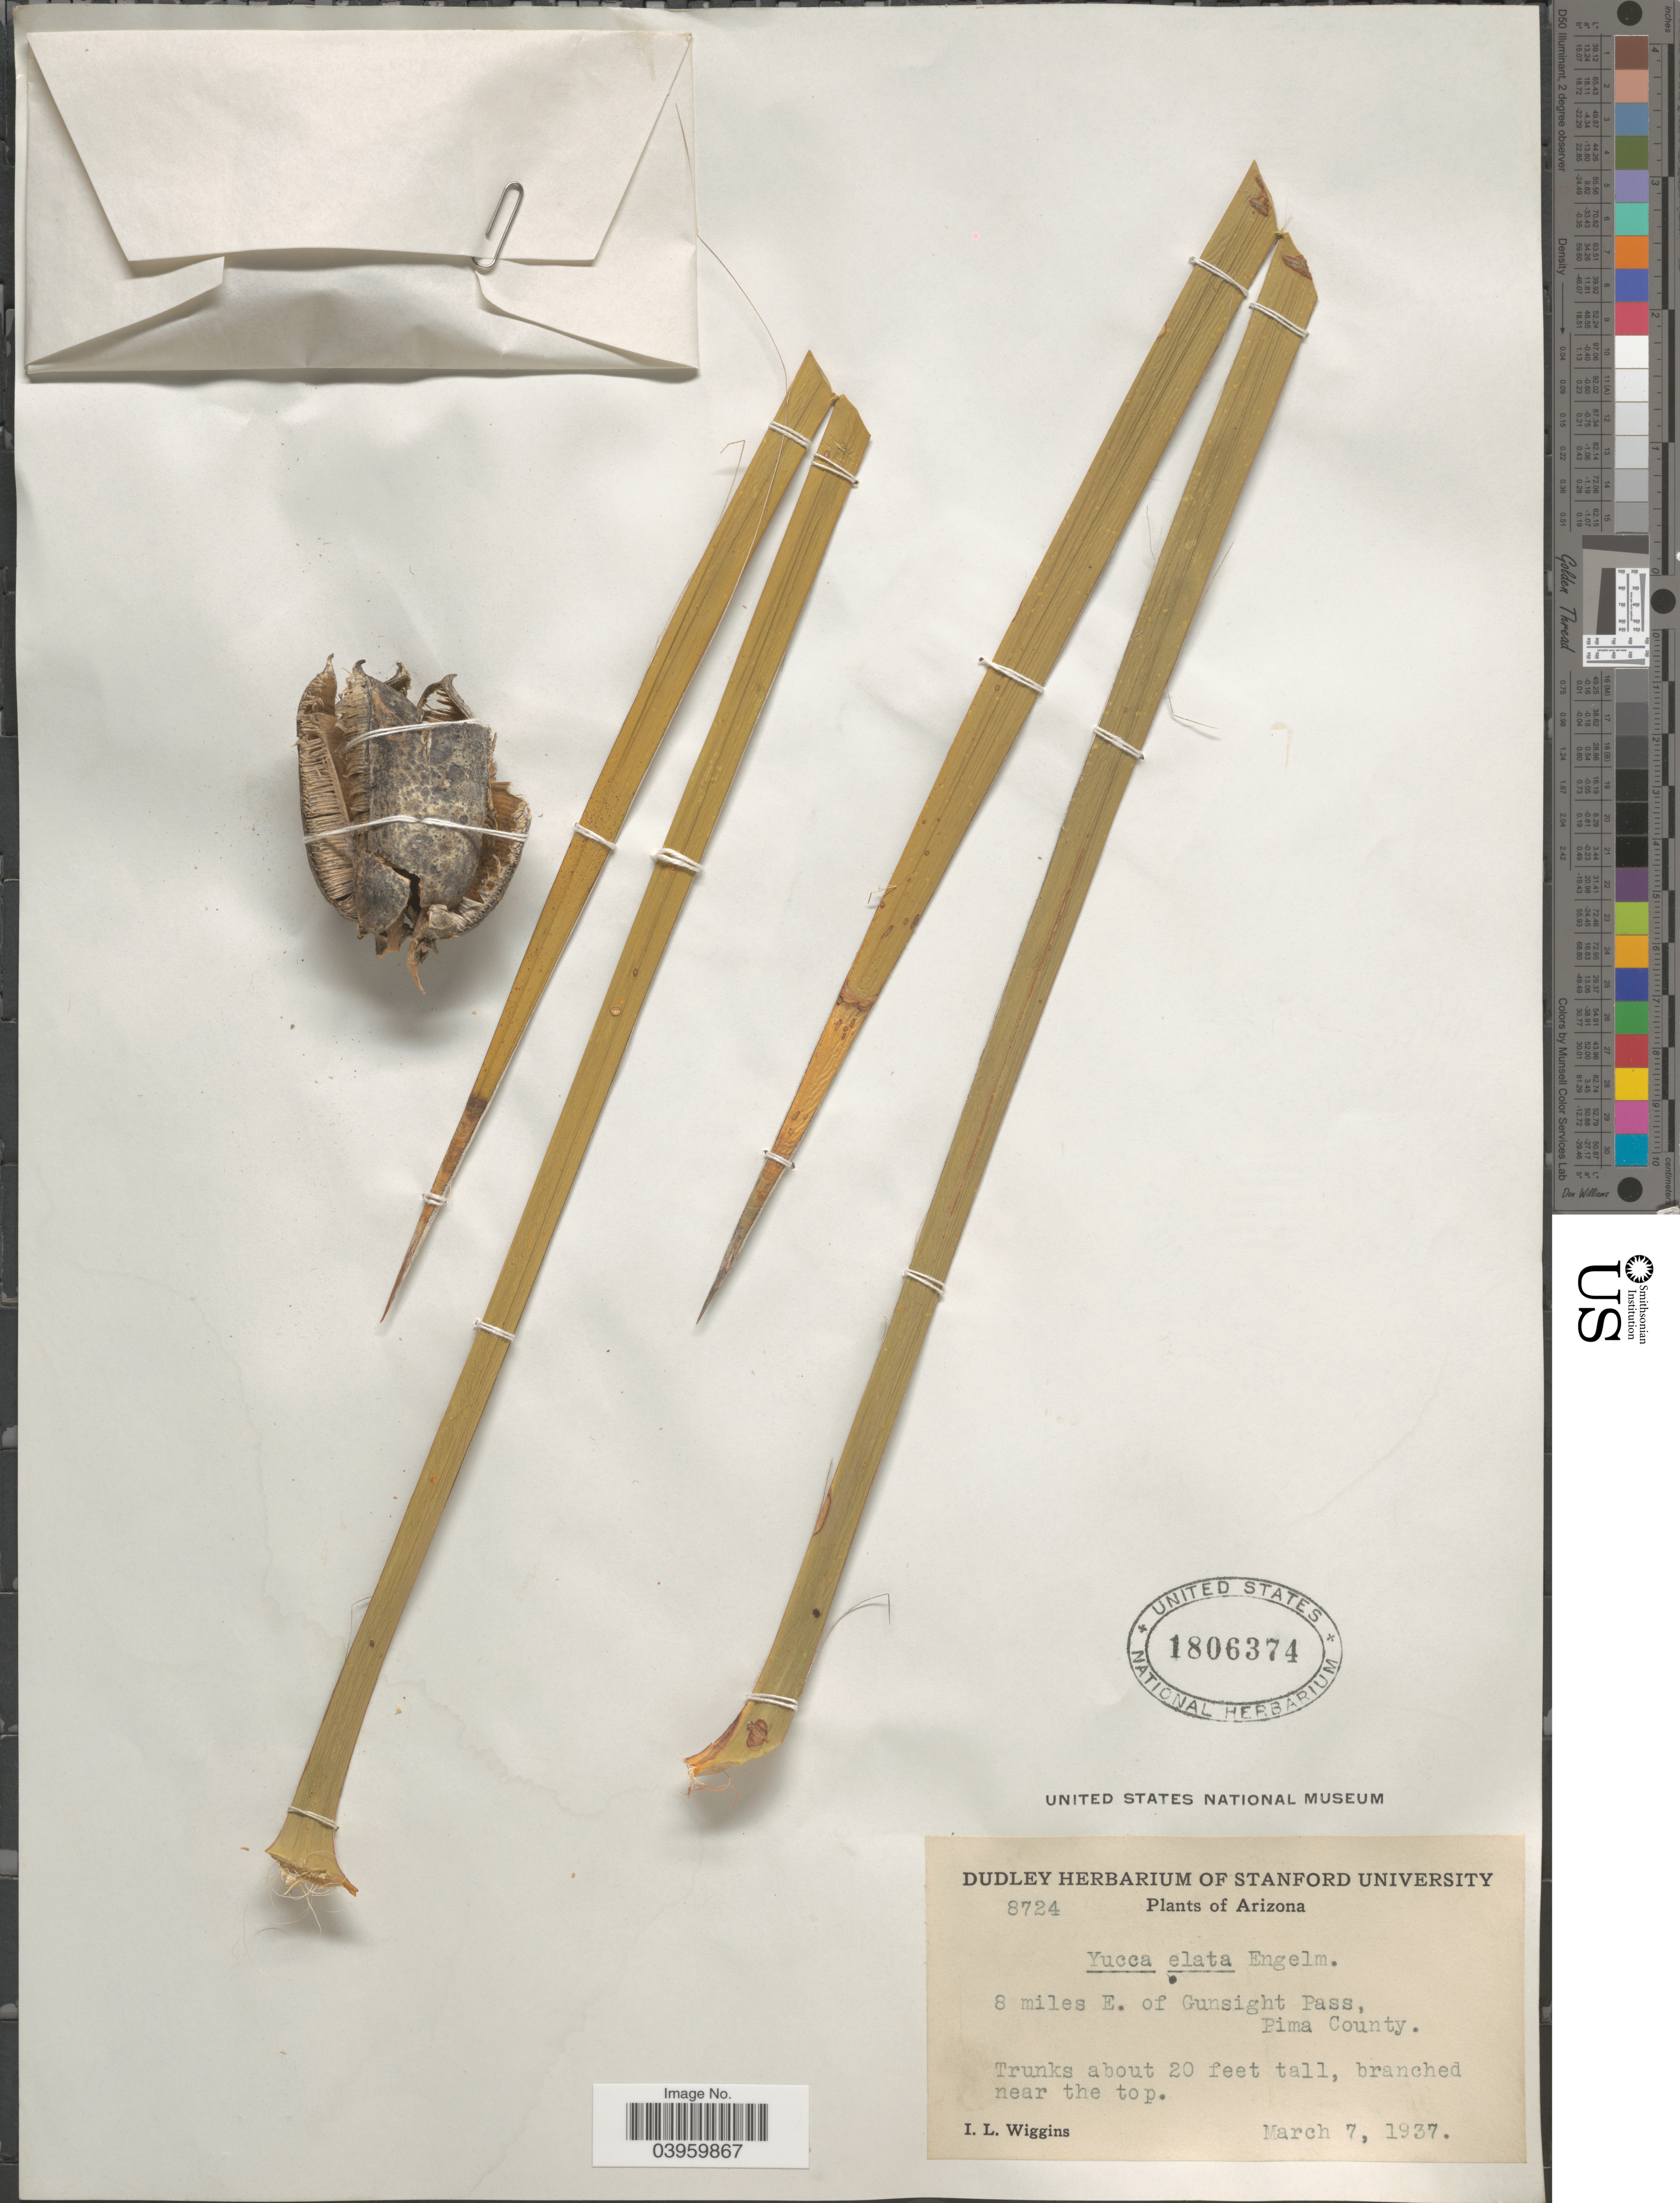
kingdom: Plantae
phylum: Tracheophyta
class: Liliopsida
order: Asparagales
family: Asparagaceae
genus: Yucca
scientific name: Yucca elata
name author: (Engelm.) Engelm.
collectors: I. L. Wiggins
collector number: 8724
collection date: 1937-03-07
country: United States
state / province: Arizona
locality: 8 miles E. of Gunsight Pass, Pima County.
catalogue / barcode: US 1806374